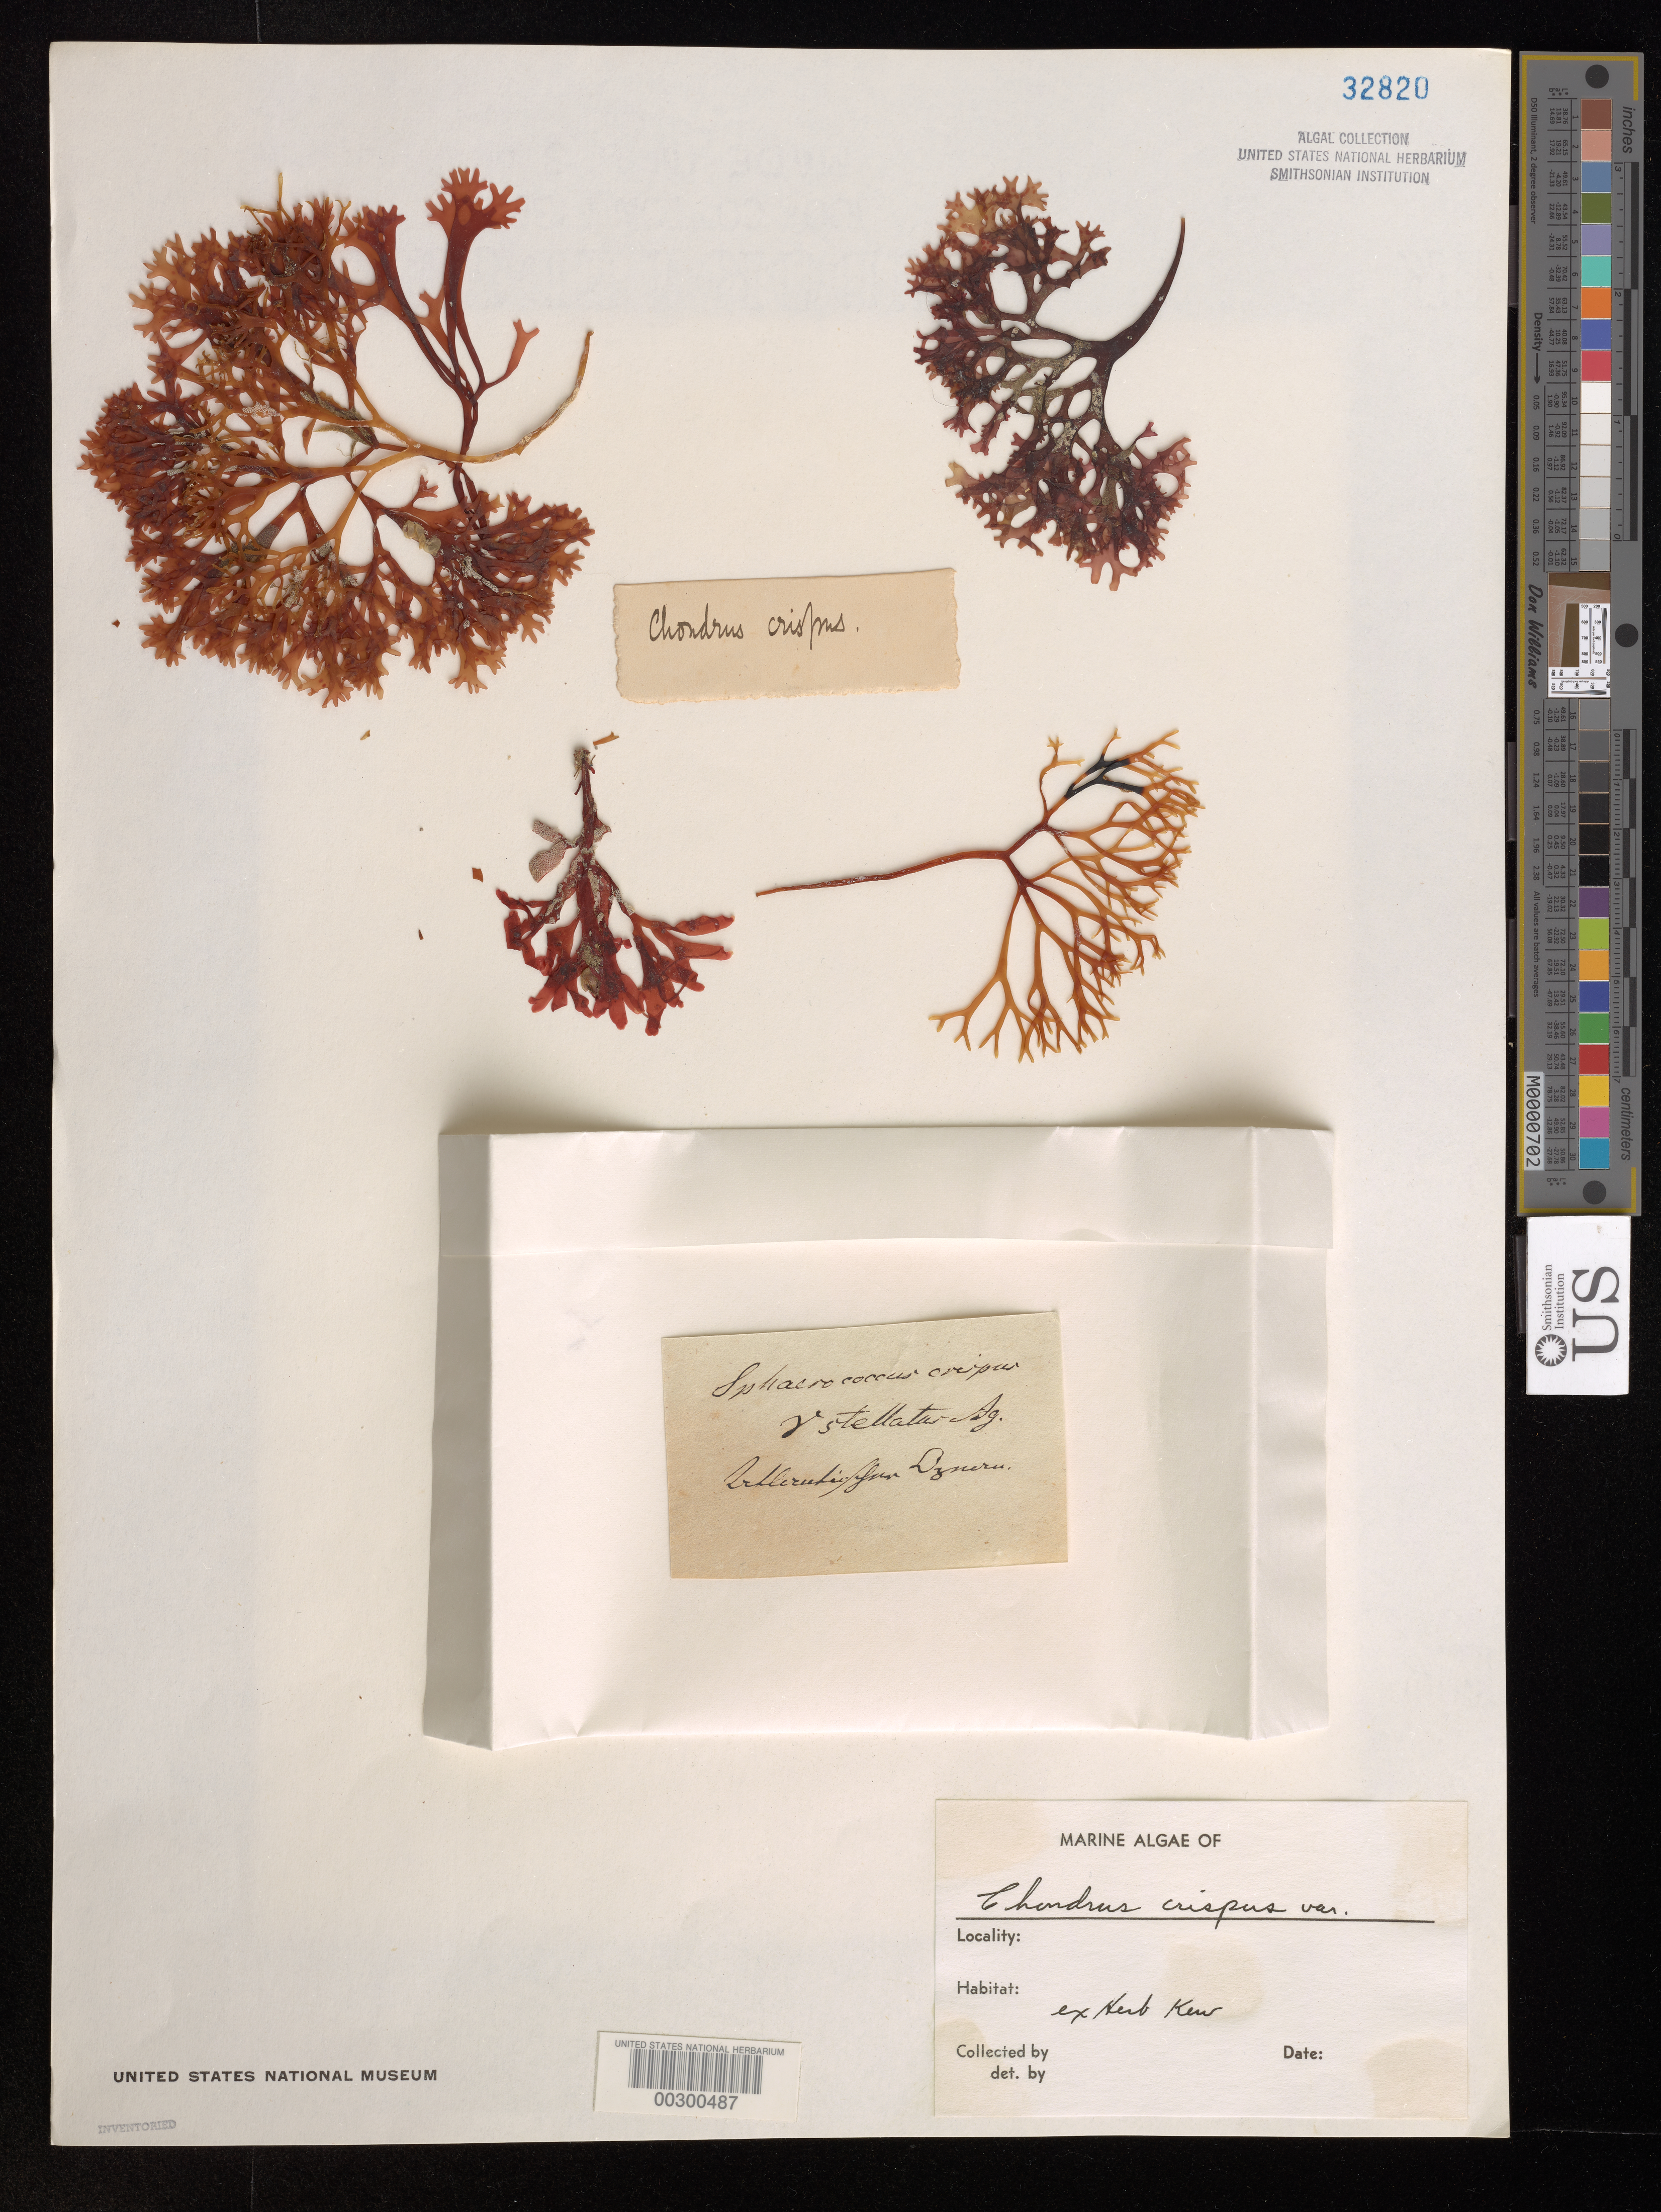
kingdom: Plantae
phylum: Rhodophyta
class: Florideophyceae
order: Gigartinales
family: Gigartinaceae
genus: Chondrus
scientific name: Chondrus crispus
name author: Stackh.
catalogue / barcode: US 32820